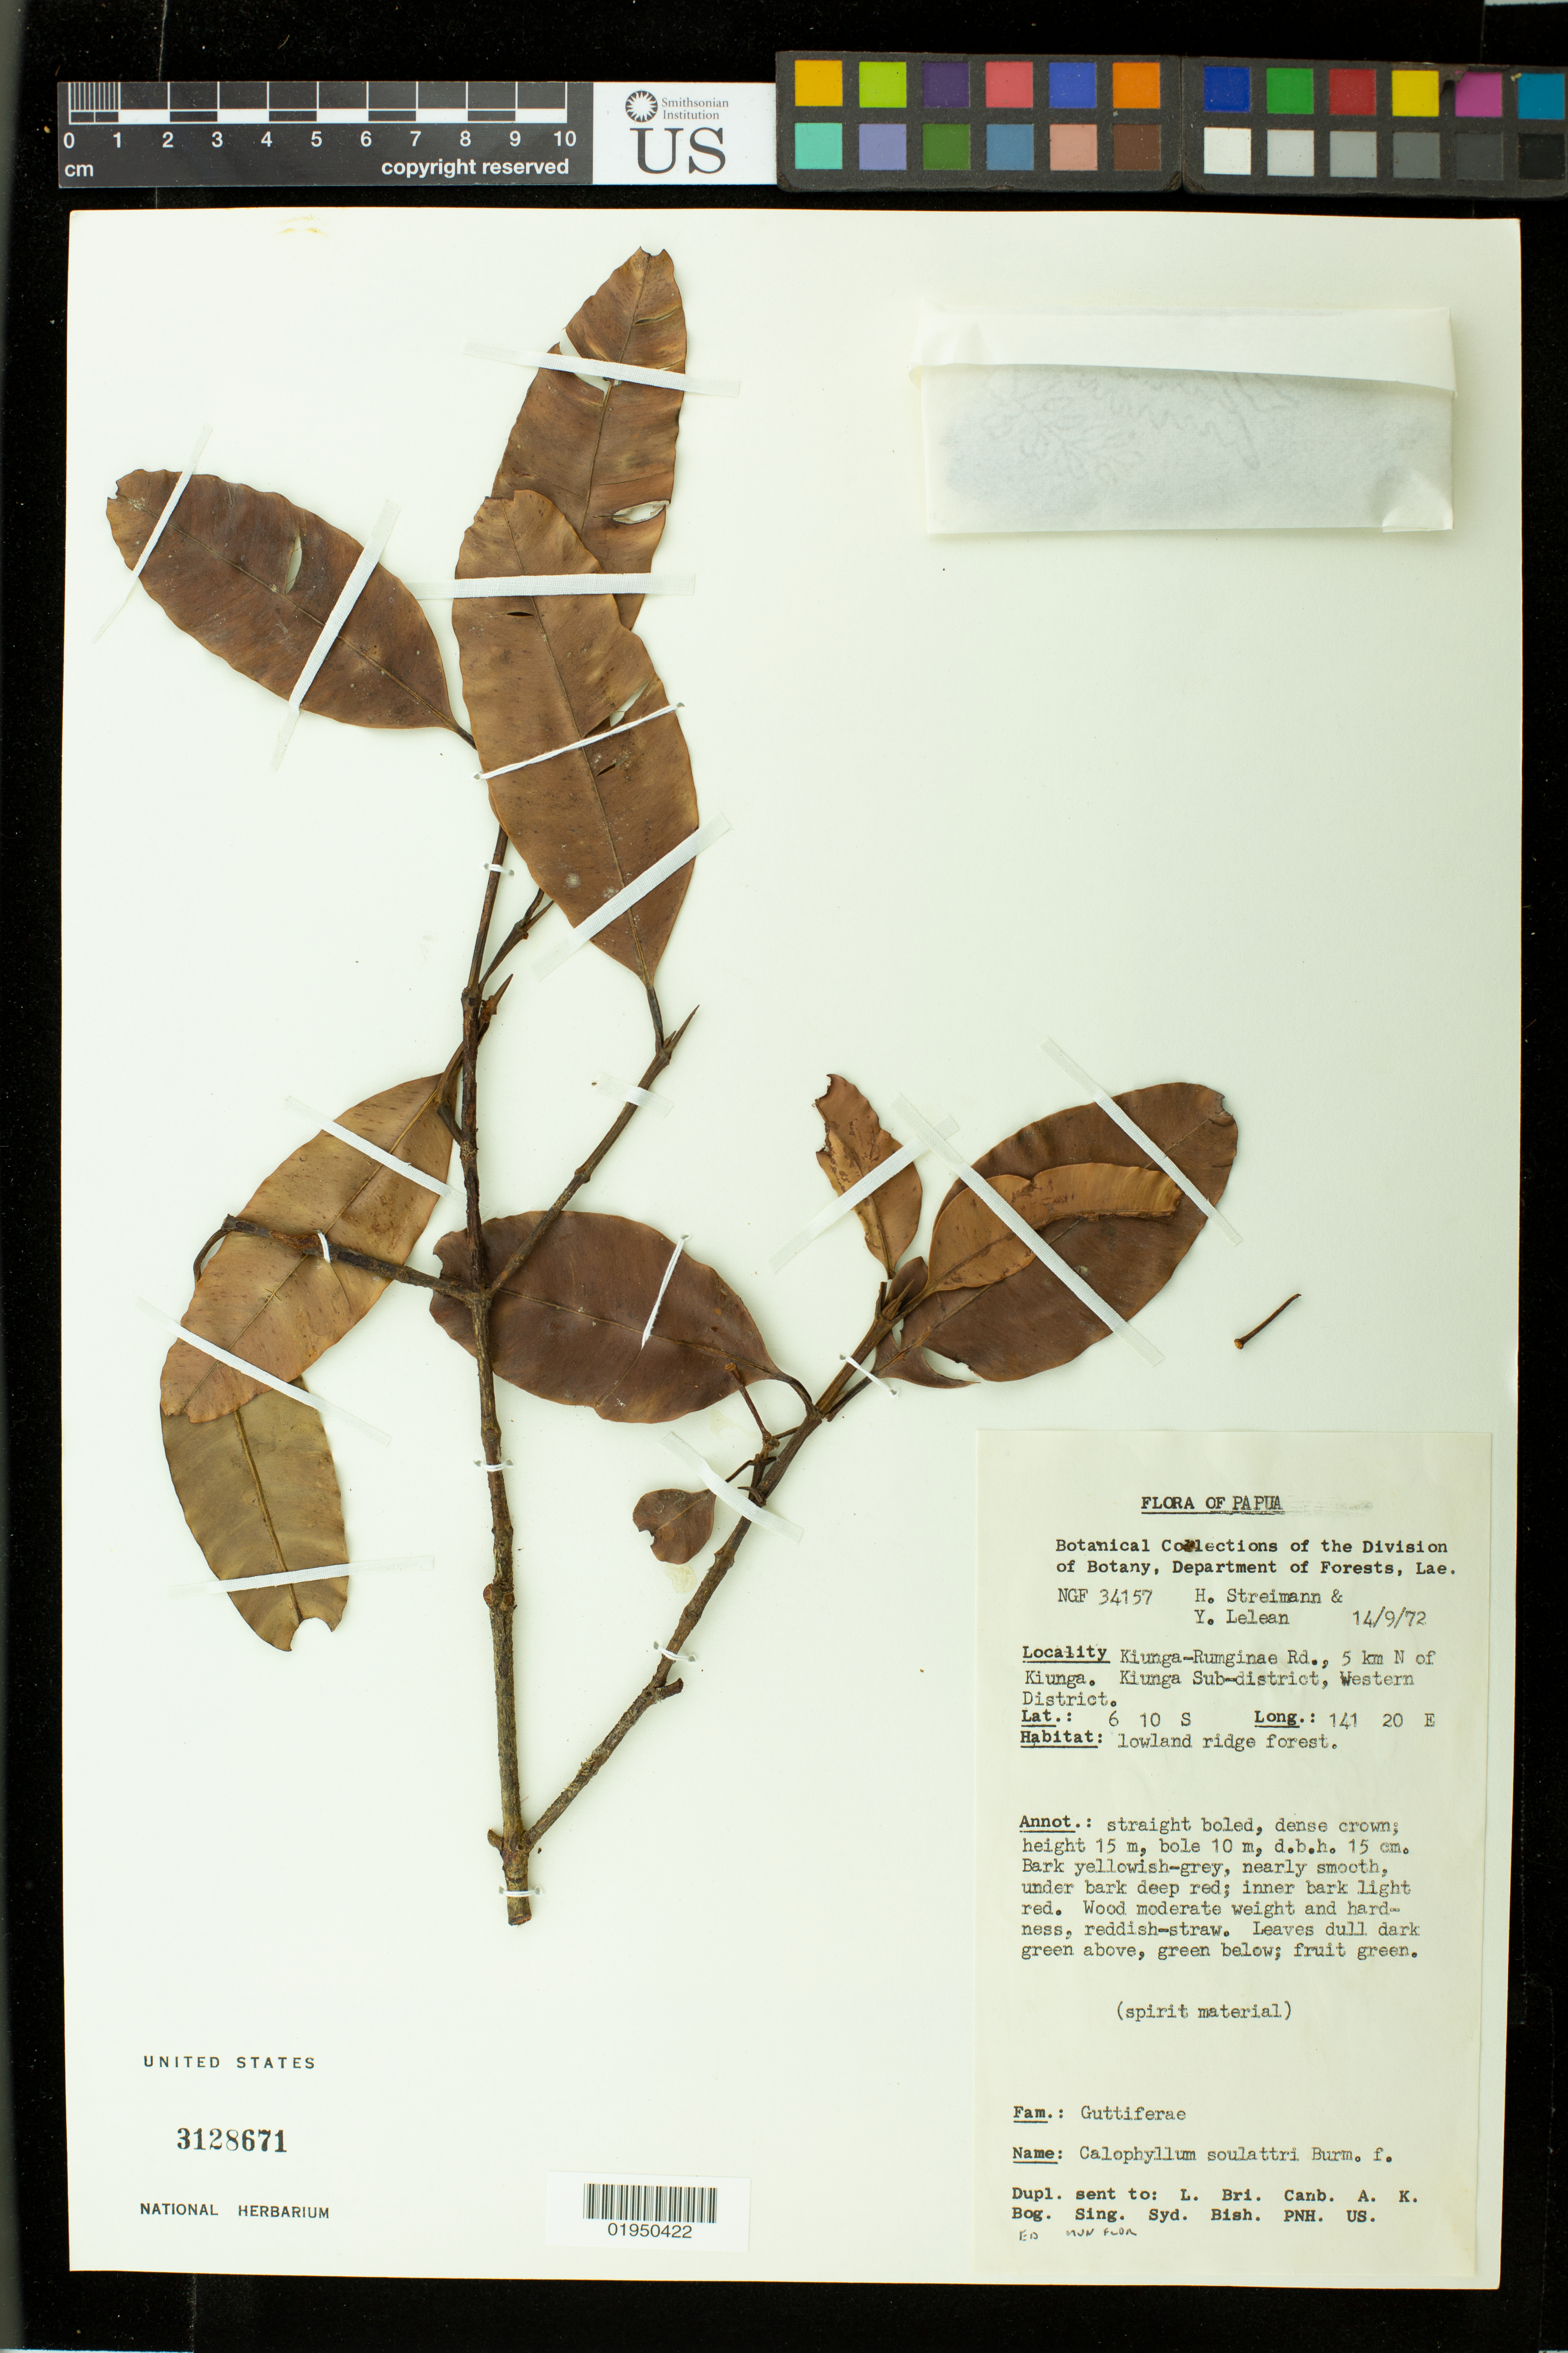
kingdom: Plantae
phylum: Tracheophyta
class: Magnoliopsida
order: Malpighiales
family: Calophyllaceae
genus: Calophyllum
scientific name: Calophyllum soulattri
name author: Burm. f.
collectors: H. Streimann & Y. Lelean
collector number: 34157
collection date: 1974-09-14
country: Papua New Guinea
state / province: Western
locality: Kiunga-Rumginae Rd., 5 km N of Kiunga. Kiunga Sub-district, Western District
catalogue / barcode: US 3128671